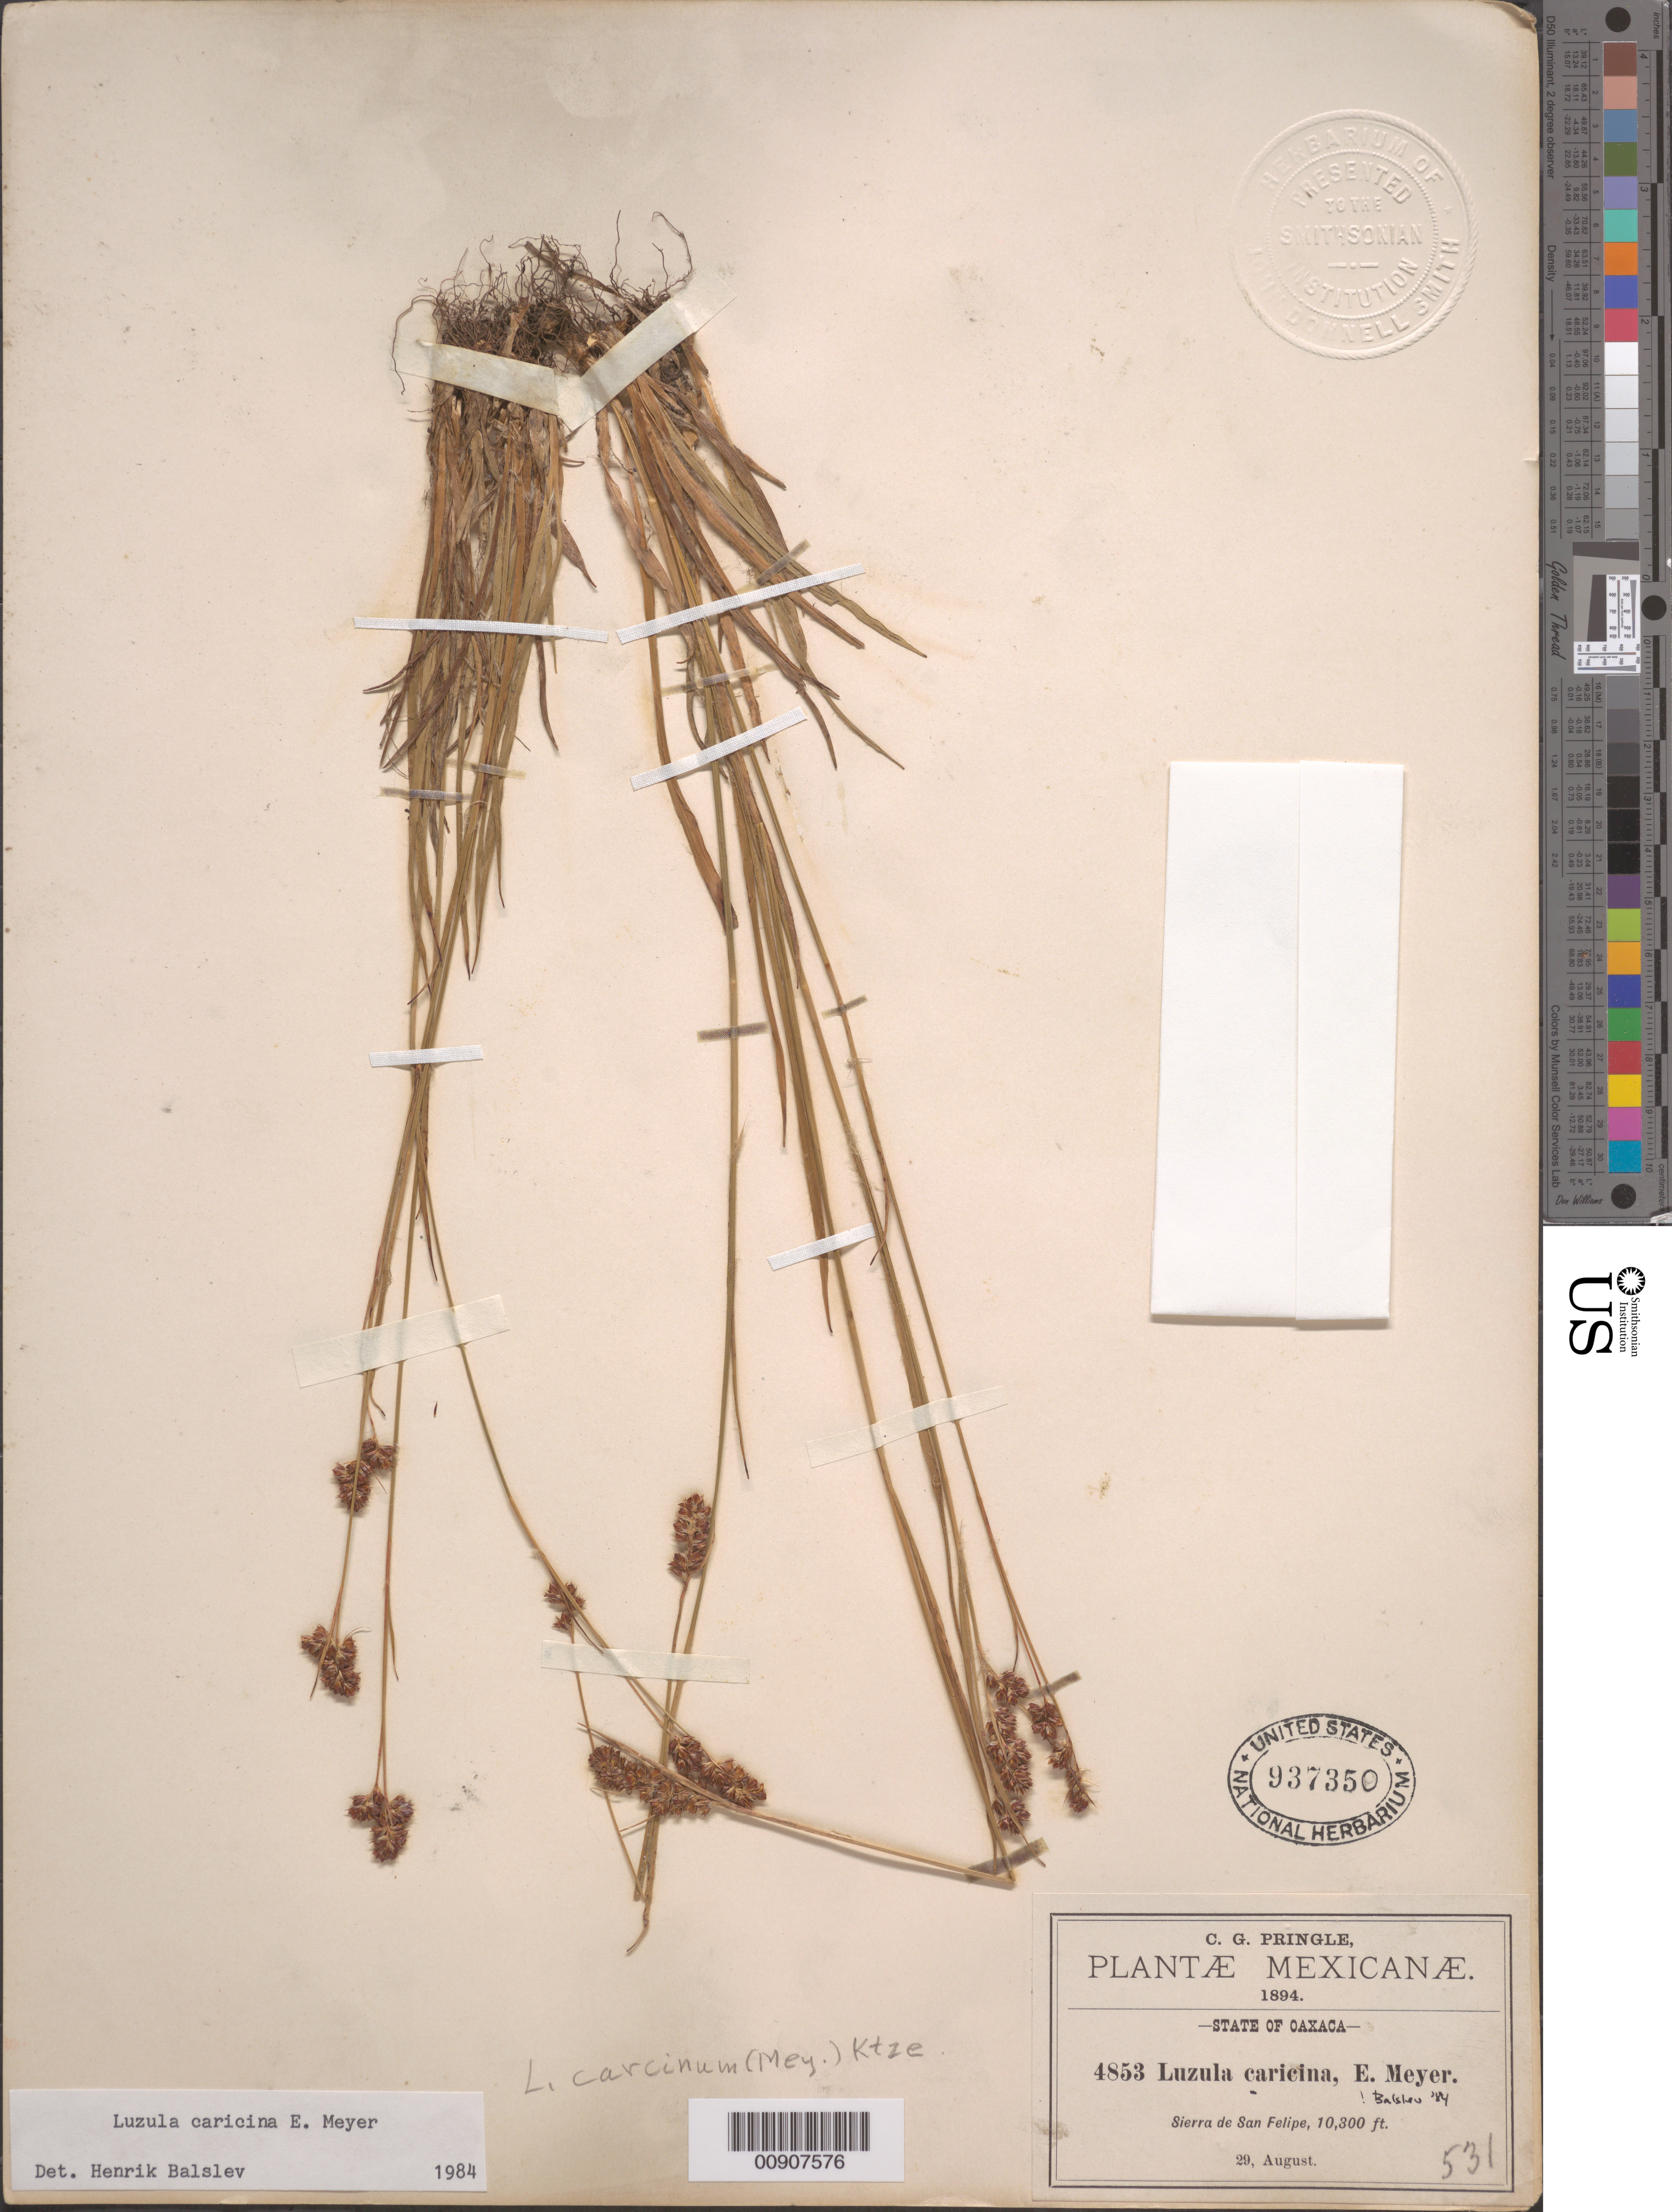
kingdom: Plantae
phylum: Tracheophyta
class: Liliopsida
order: Poales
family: Juncaceae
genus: Luzula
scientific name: Luzula caricina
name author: E. Mey.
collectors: C. G. Pringle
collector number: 4853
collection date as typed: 29 Aug 1894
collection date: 1894-08-29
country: Mexico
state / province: Oaxaca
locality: Sierra de San Felipe, State of Oaxaca.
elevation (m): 3139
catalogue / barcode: US 937350